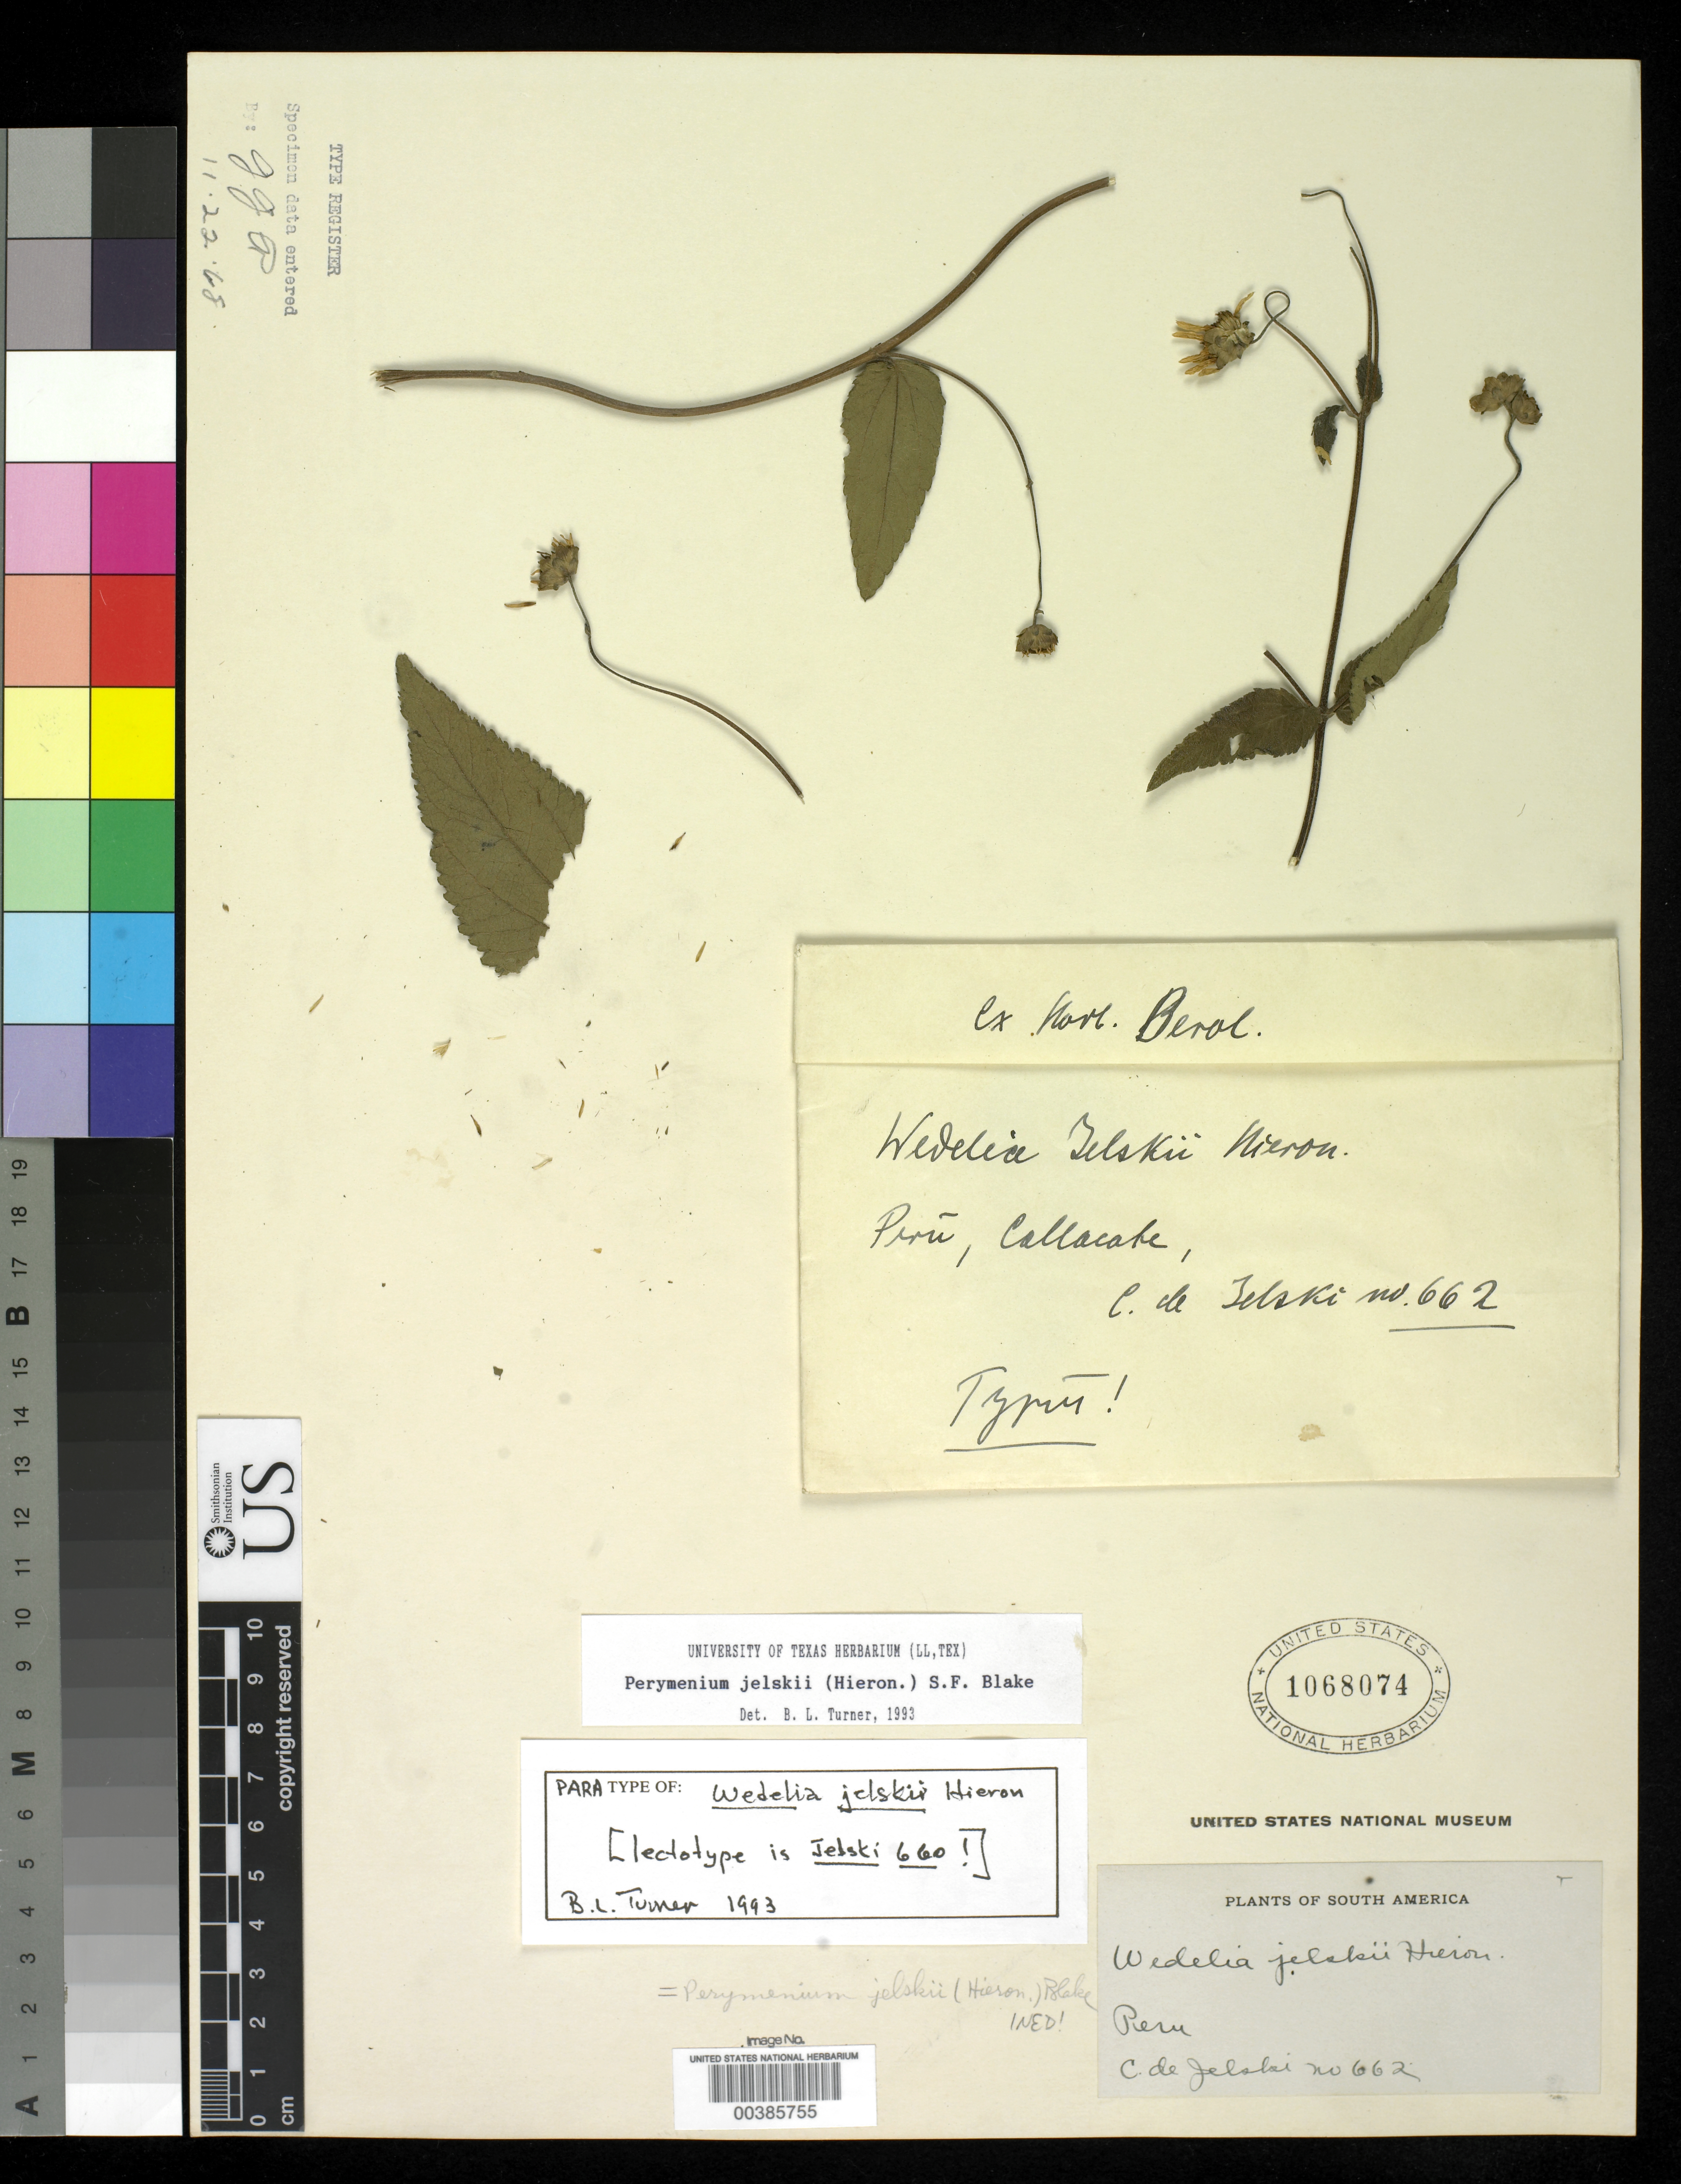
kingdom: Plantae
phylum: Tracheophyta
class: Magnoliopsida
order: Asterales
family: Asteraceae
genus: Wedelia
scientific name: Wedelia jelskii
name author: Hieron.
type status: Isosyntype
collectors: C. von Jelski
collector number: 662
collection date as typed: May 1879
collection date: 1879-05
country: Peru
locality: Callacate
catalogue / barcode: US 1068074